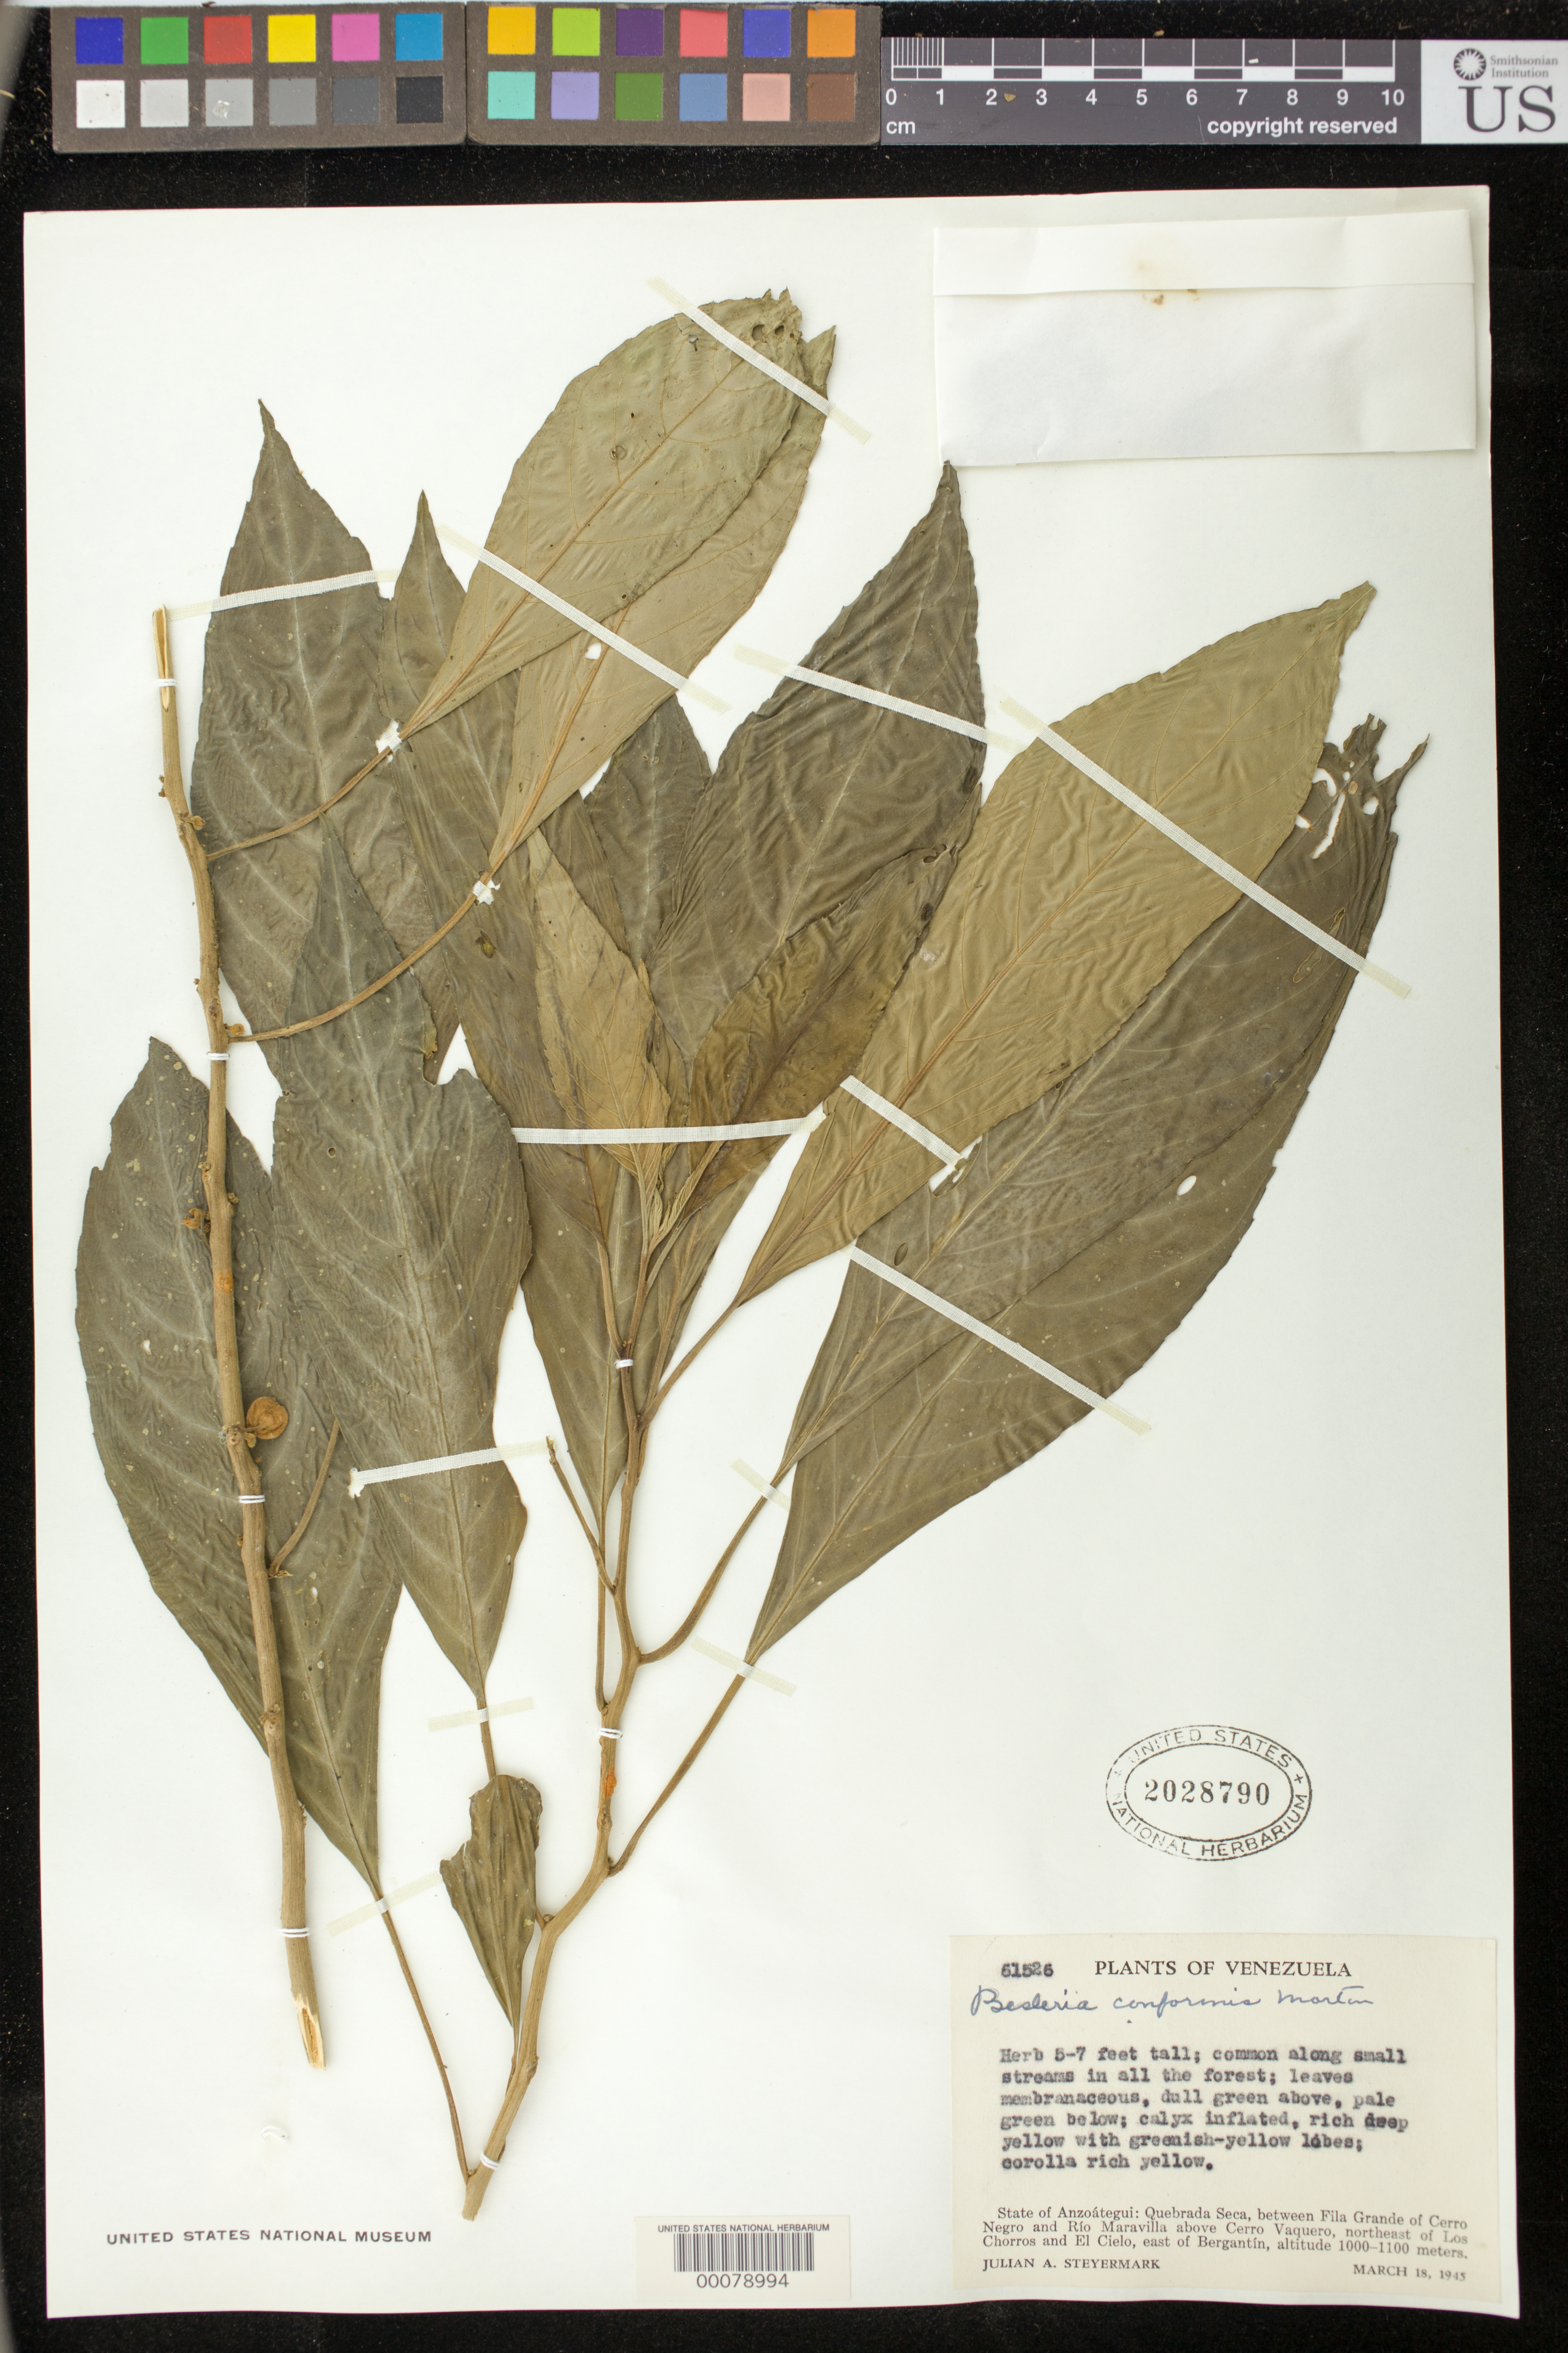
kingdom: Plantae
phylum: Tracheophyta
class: Magnoliopsida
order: Lamiales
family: Gesneriaceae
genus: Besleria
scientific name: Besleria conformis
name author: C.V. Morton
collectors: J. Steyermark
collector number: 61526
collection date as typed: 18 Mar 1945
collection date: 1945-03-18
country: Venezuela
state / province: Anzoátegui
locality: Quebrada Seca, between Fila Grande of Cerro Negro and Rio Mara- Villa above Cerro Vaquero, NE of Los Chorros & El Cielo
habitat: Common along small streams in all the forest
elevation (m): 1000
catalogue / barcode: US 2028790